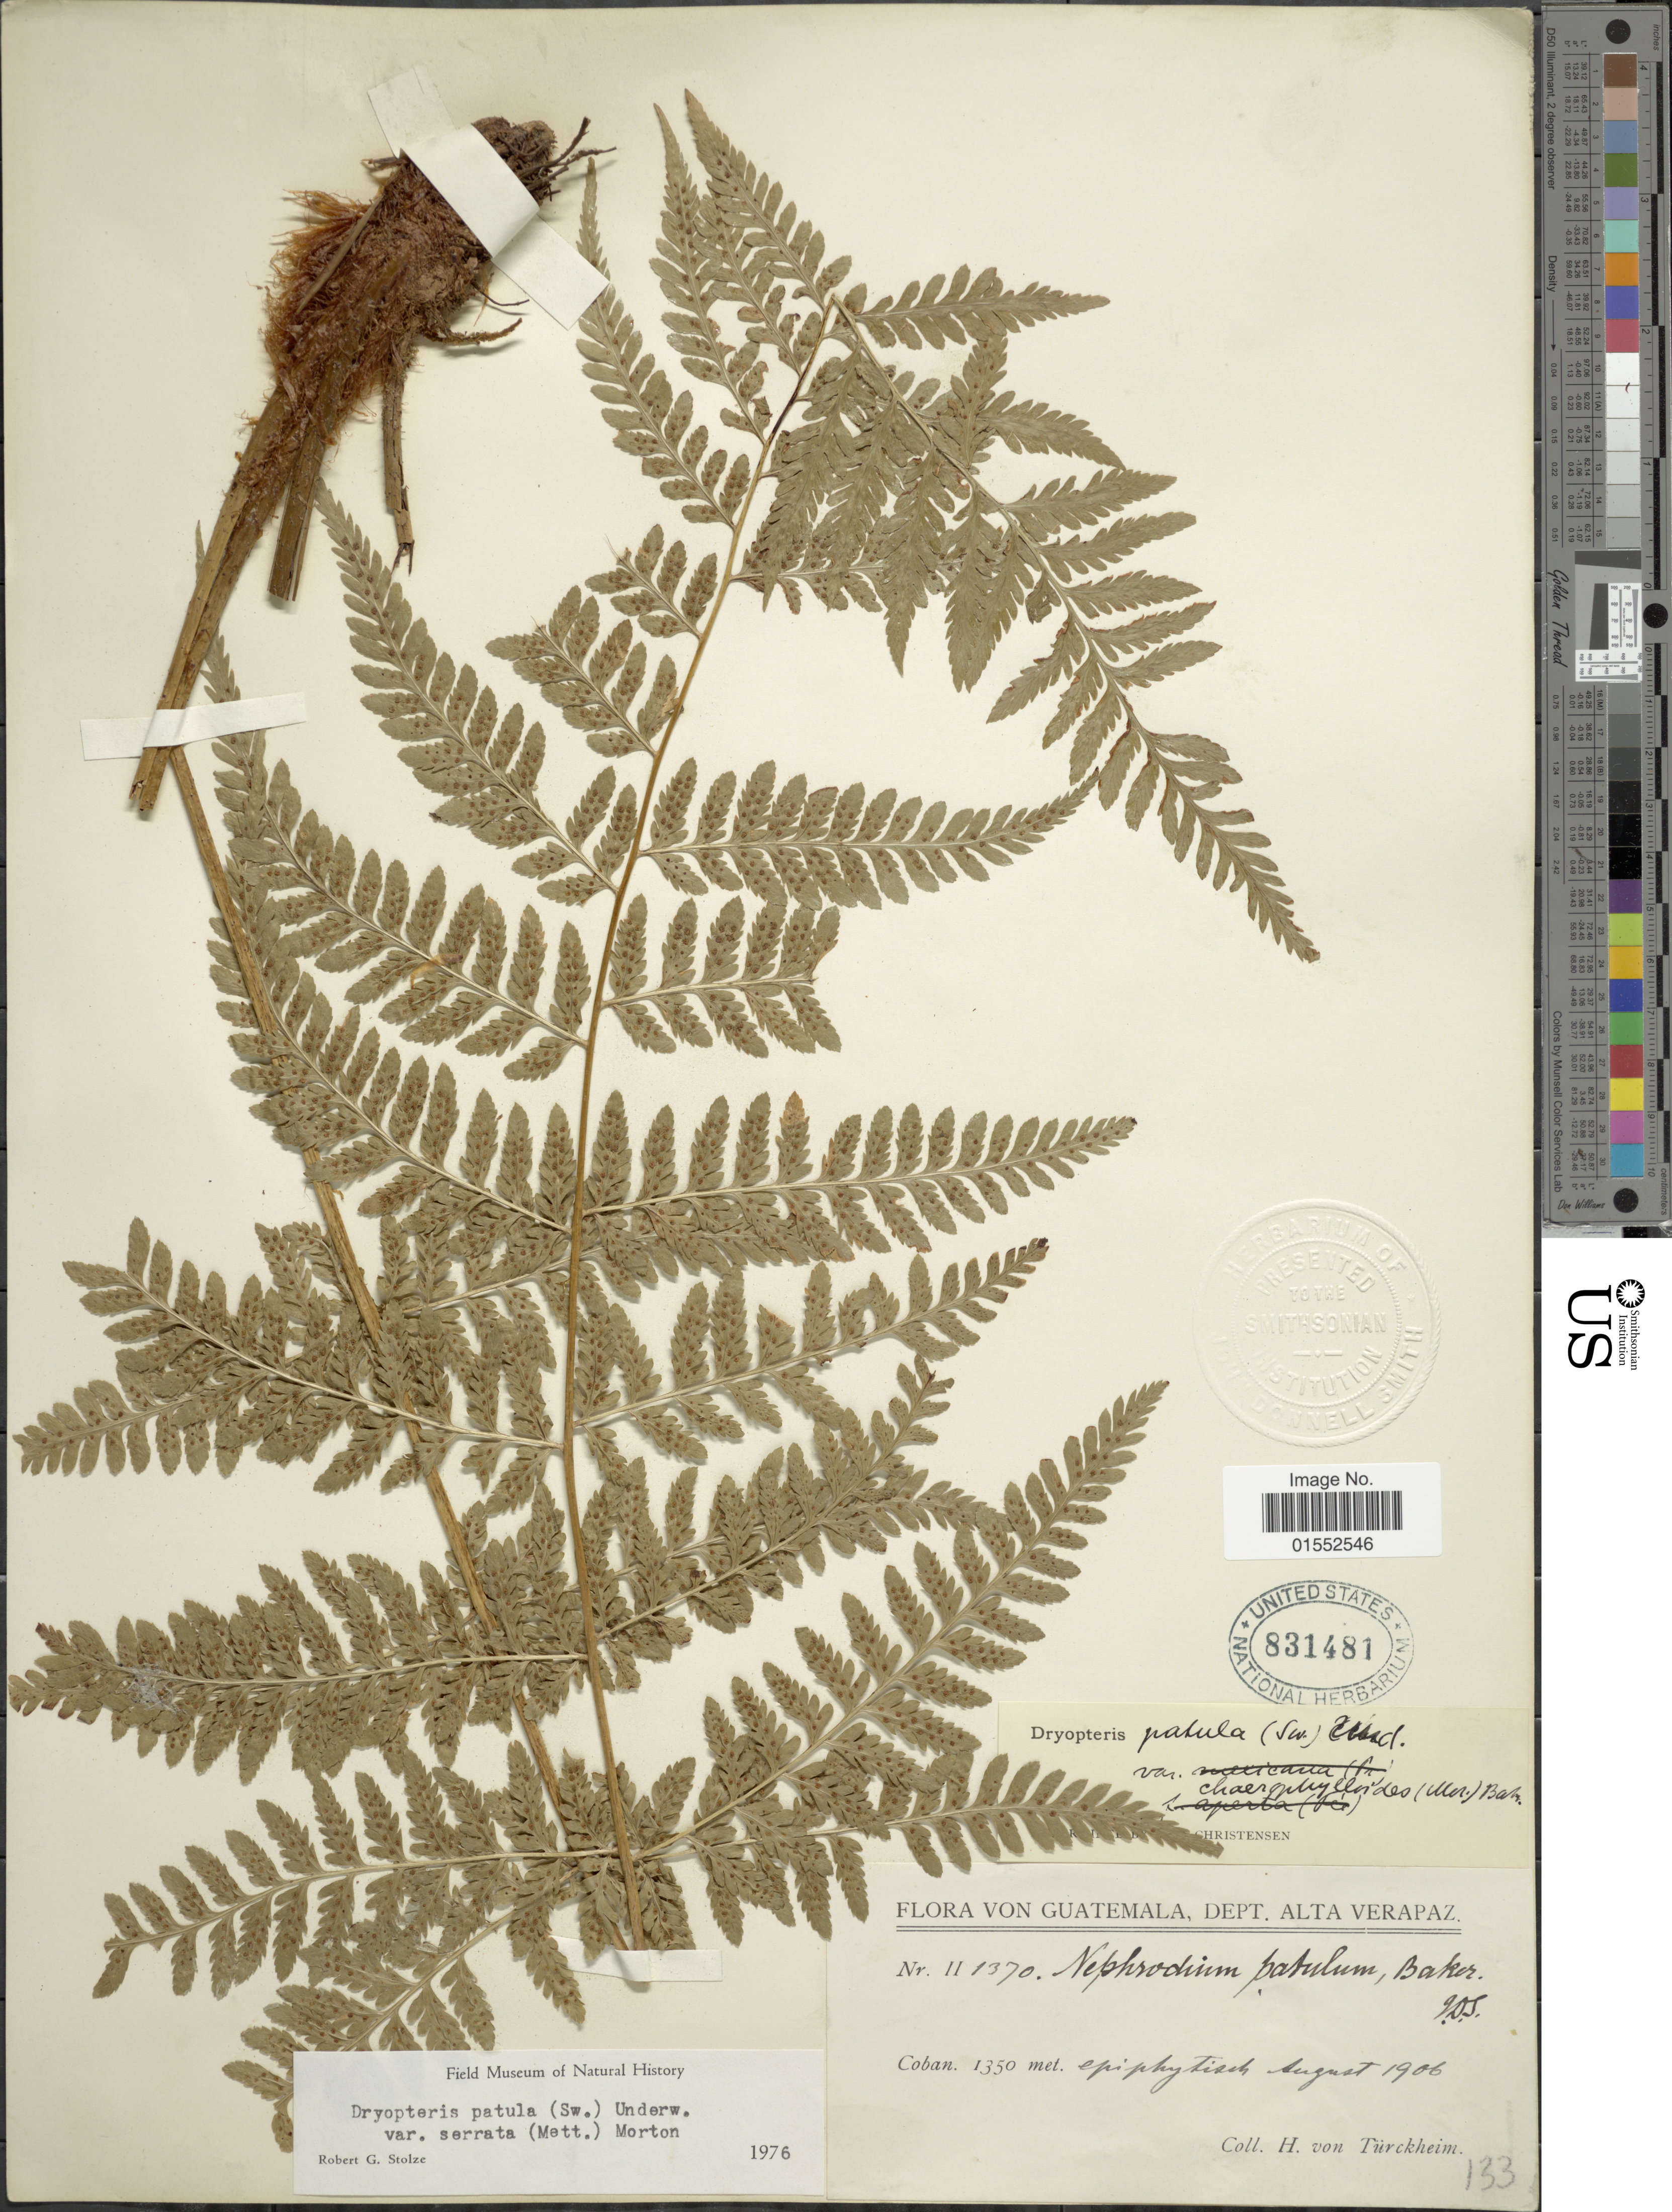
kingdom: Plantae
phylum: Tracheophyta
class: Polypodiopsida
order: Polypodiales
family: Dryopteridaceae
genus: Dryopteris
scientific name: Dryopteris patula var. serrata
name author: (Mett.) C.V. Morton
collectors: H. von Türckheim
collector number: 111370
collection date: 1906-08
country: Guatemala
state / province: Alta Verapaz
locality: Dept. Alta Verapaz. Coban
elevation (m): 1350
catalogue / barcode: US 831481